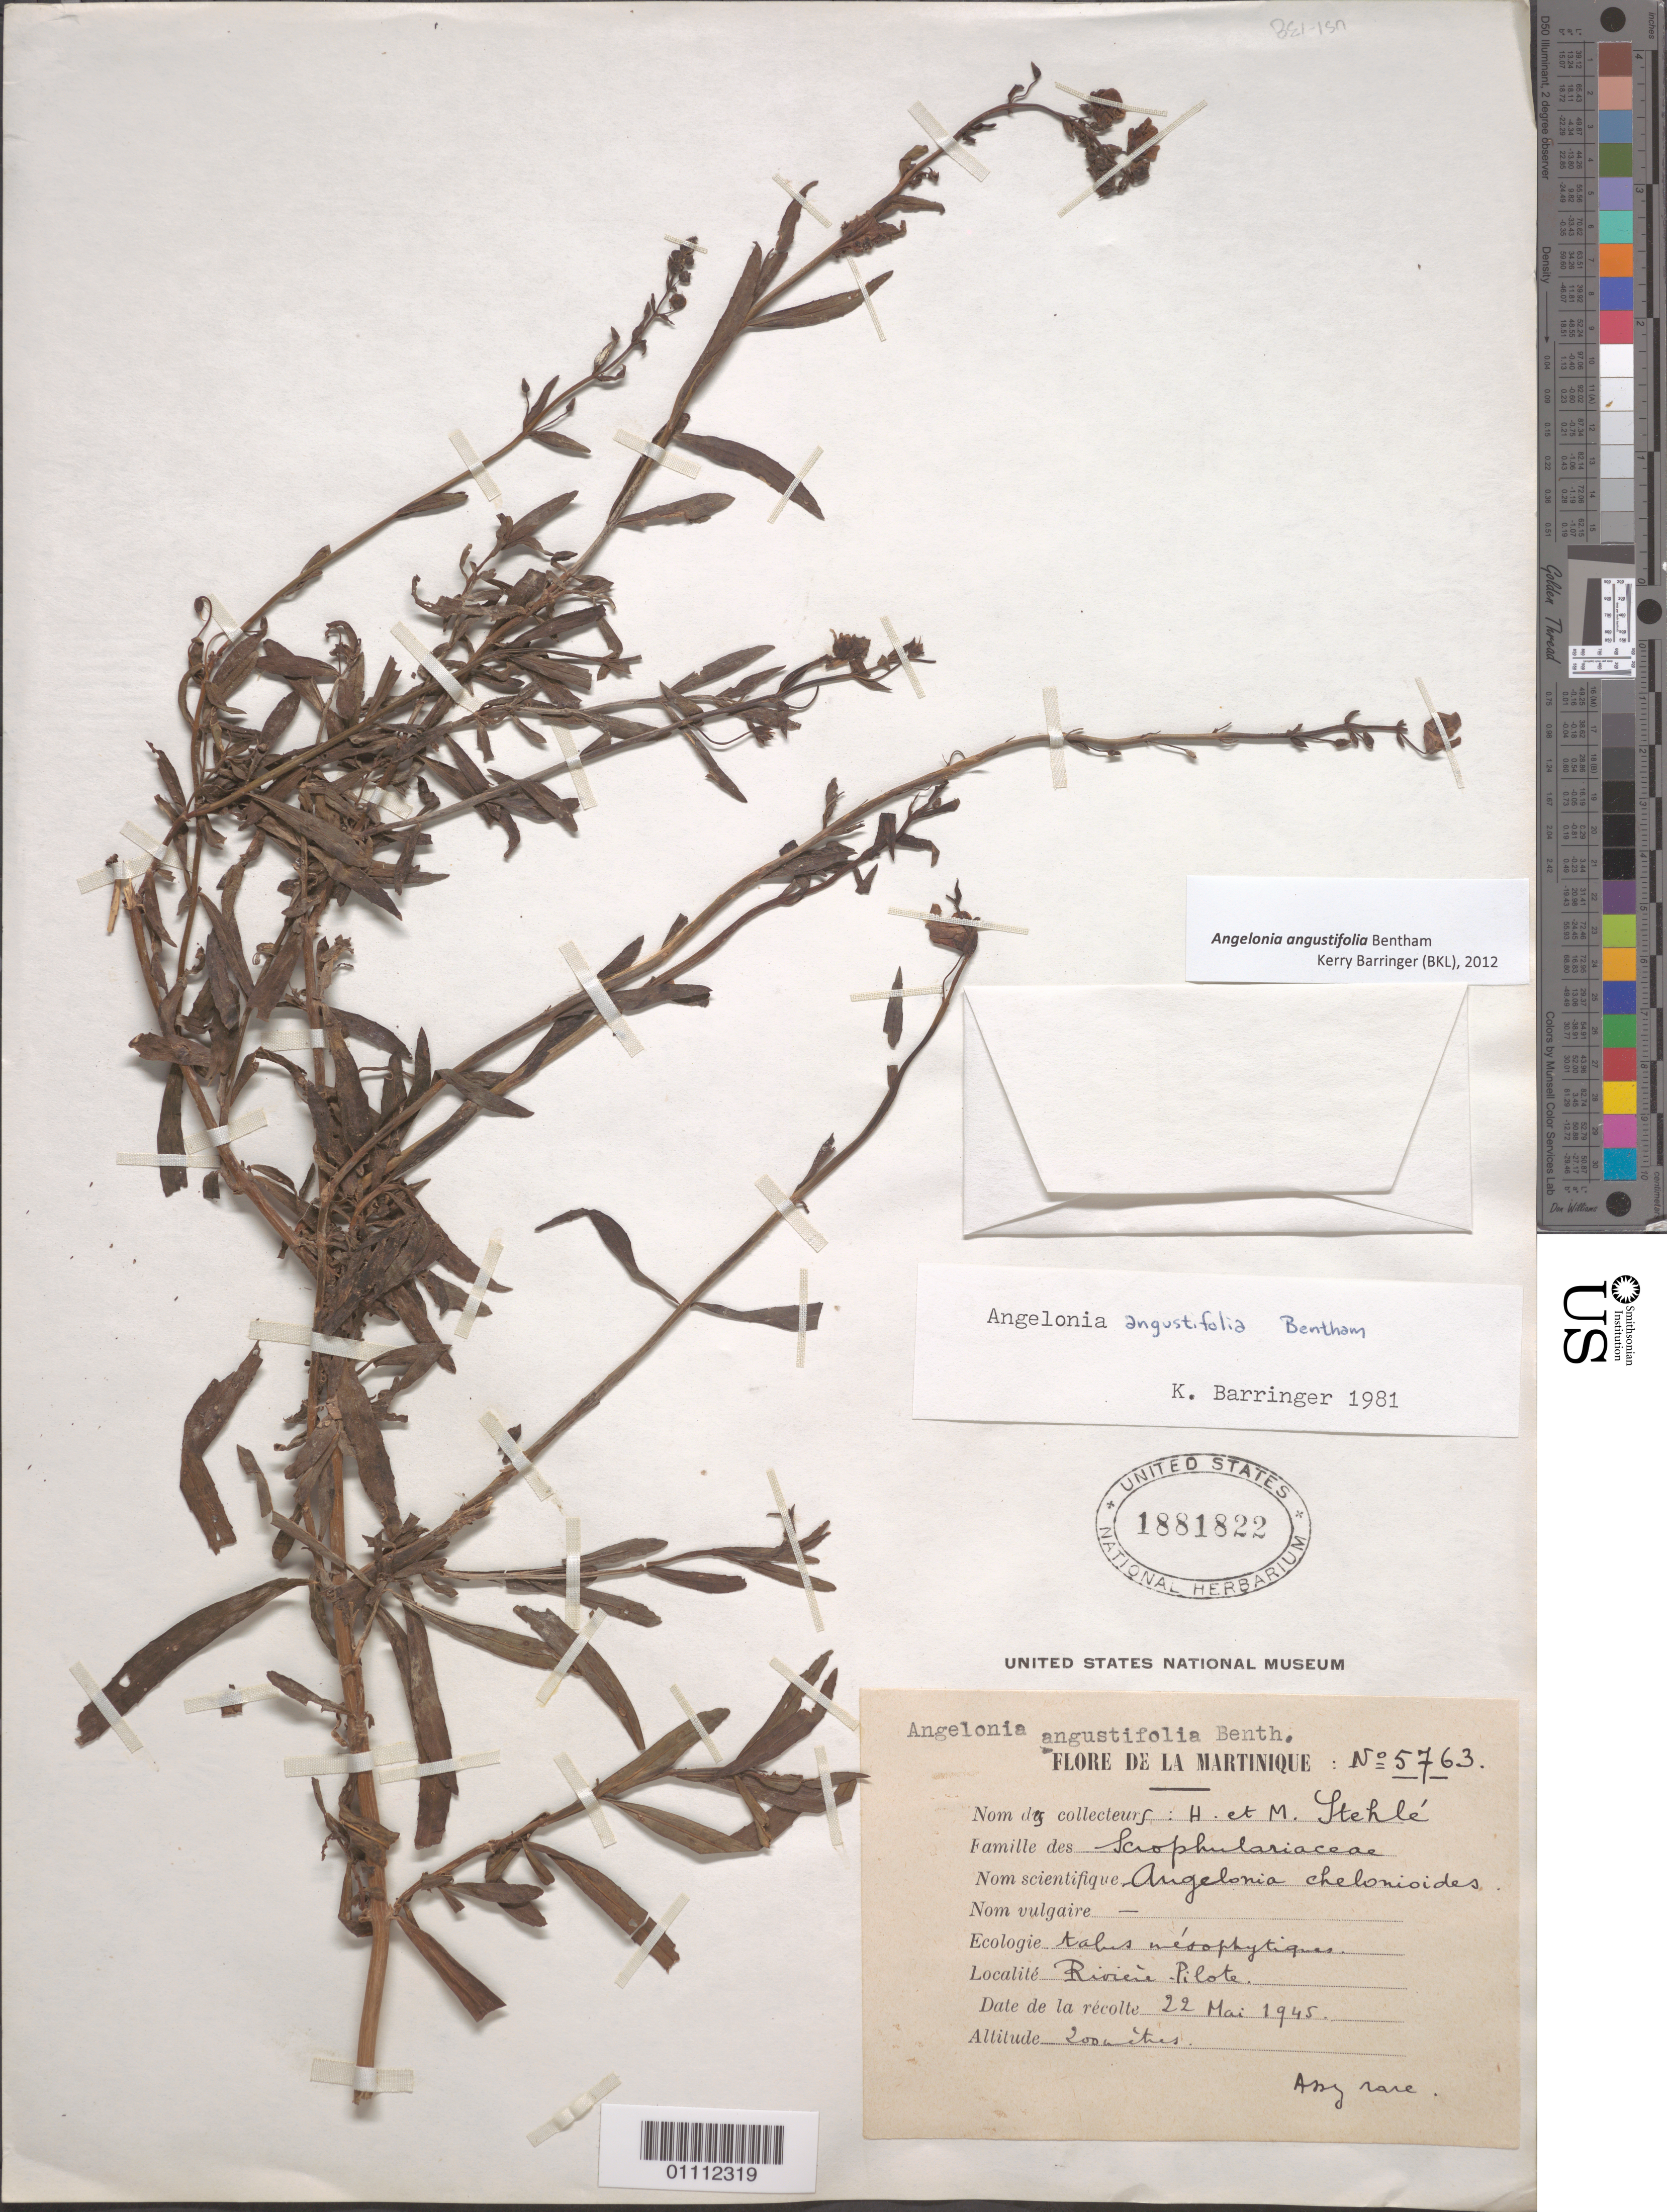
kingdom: Plantae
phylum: Tracheophyta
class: Magnoliopsida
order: Lamiales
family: Plantaginaceae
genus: Angelonia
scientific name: Angelonia angustifolia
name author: Benth.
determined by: Barringer, K.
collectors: H. Stehlé & M. Stehlé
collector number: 5763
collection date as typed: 22 May 1945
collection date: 1945-05-22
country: Martinique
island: Martinique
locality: Rivière Pilote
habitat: Talus mésophytiques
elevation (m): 200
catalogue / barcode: US 1881822